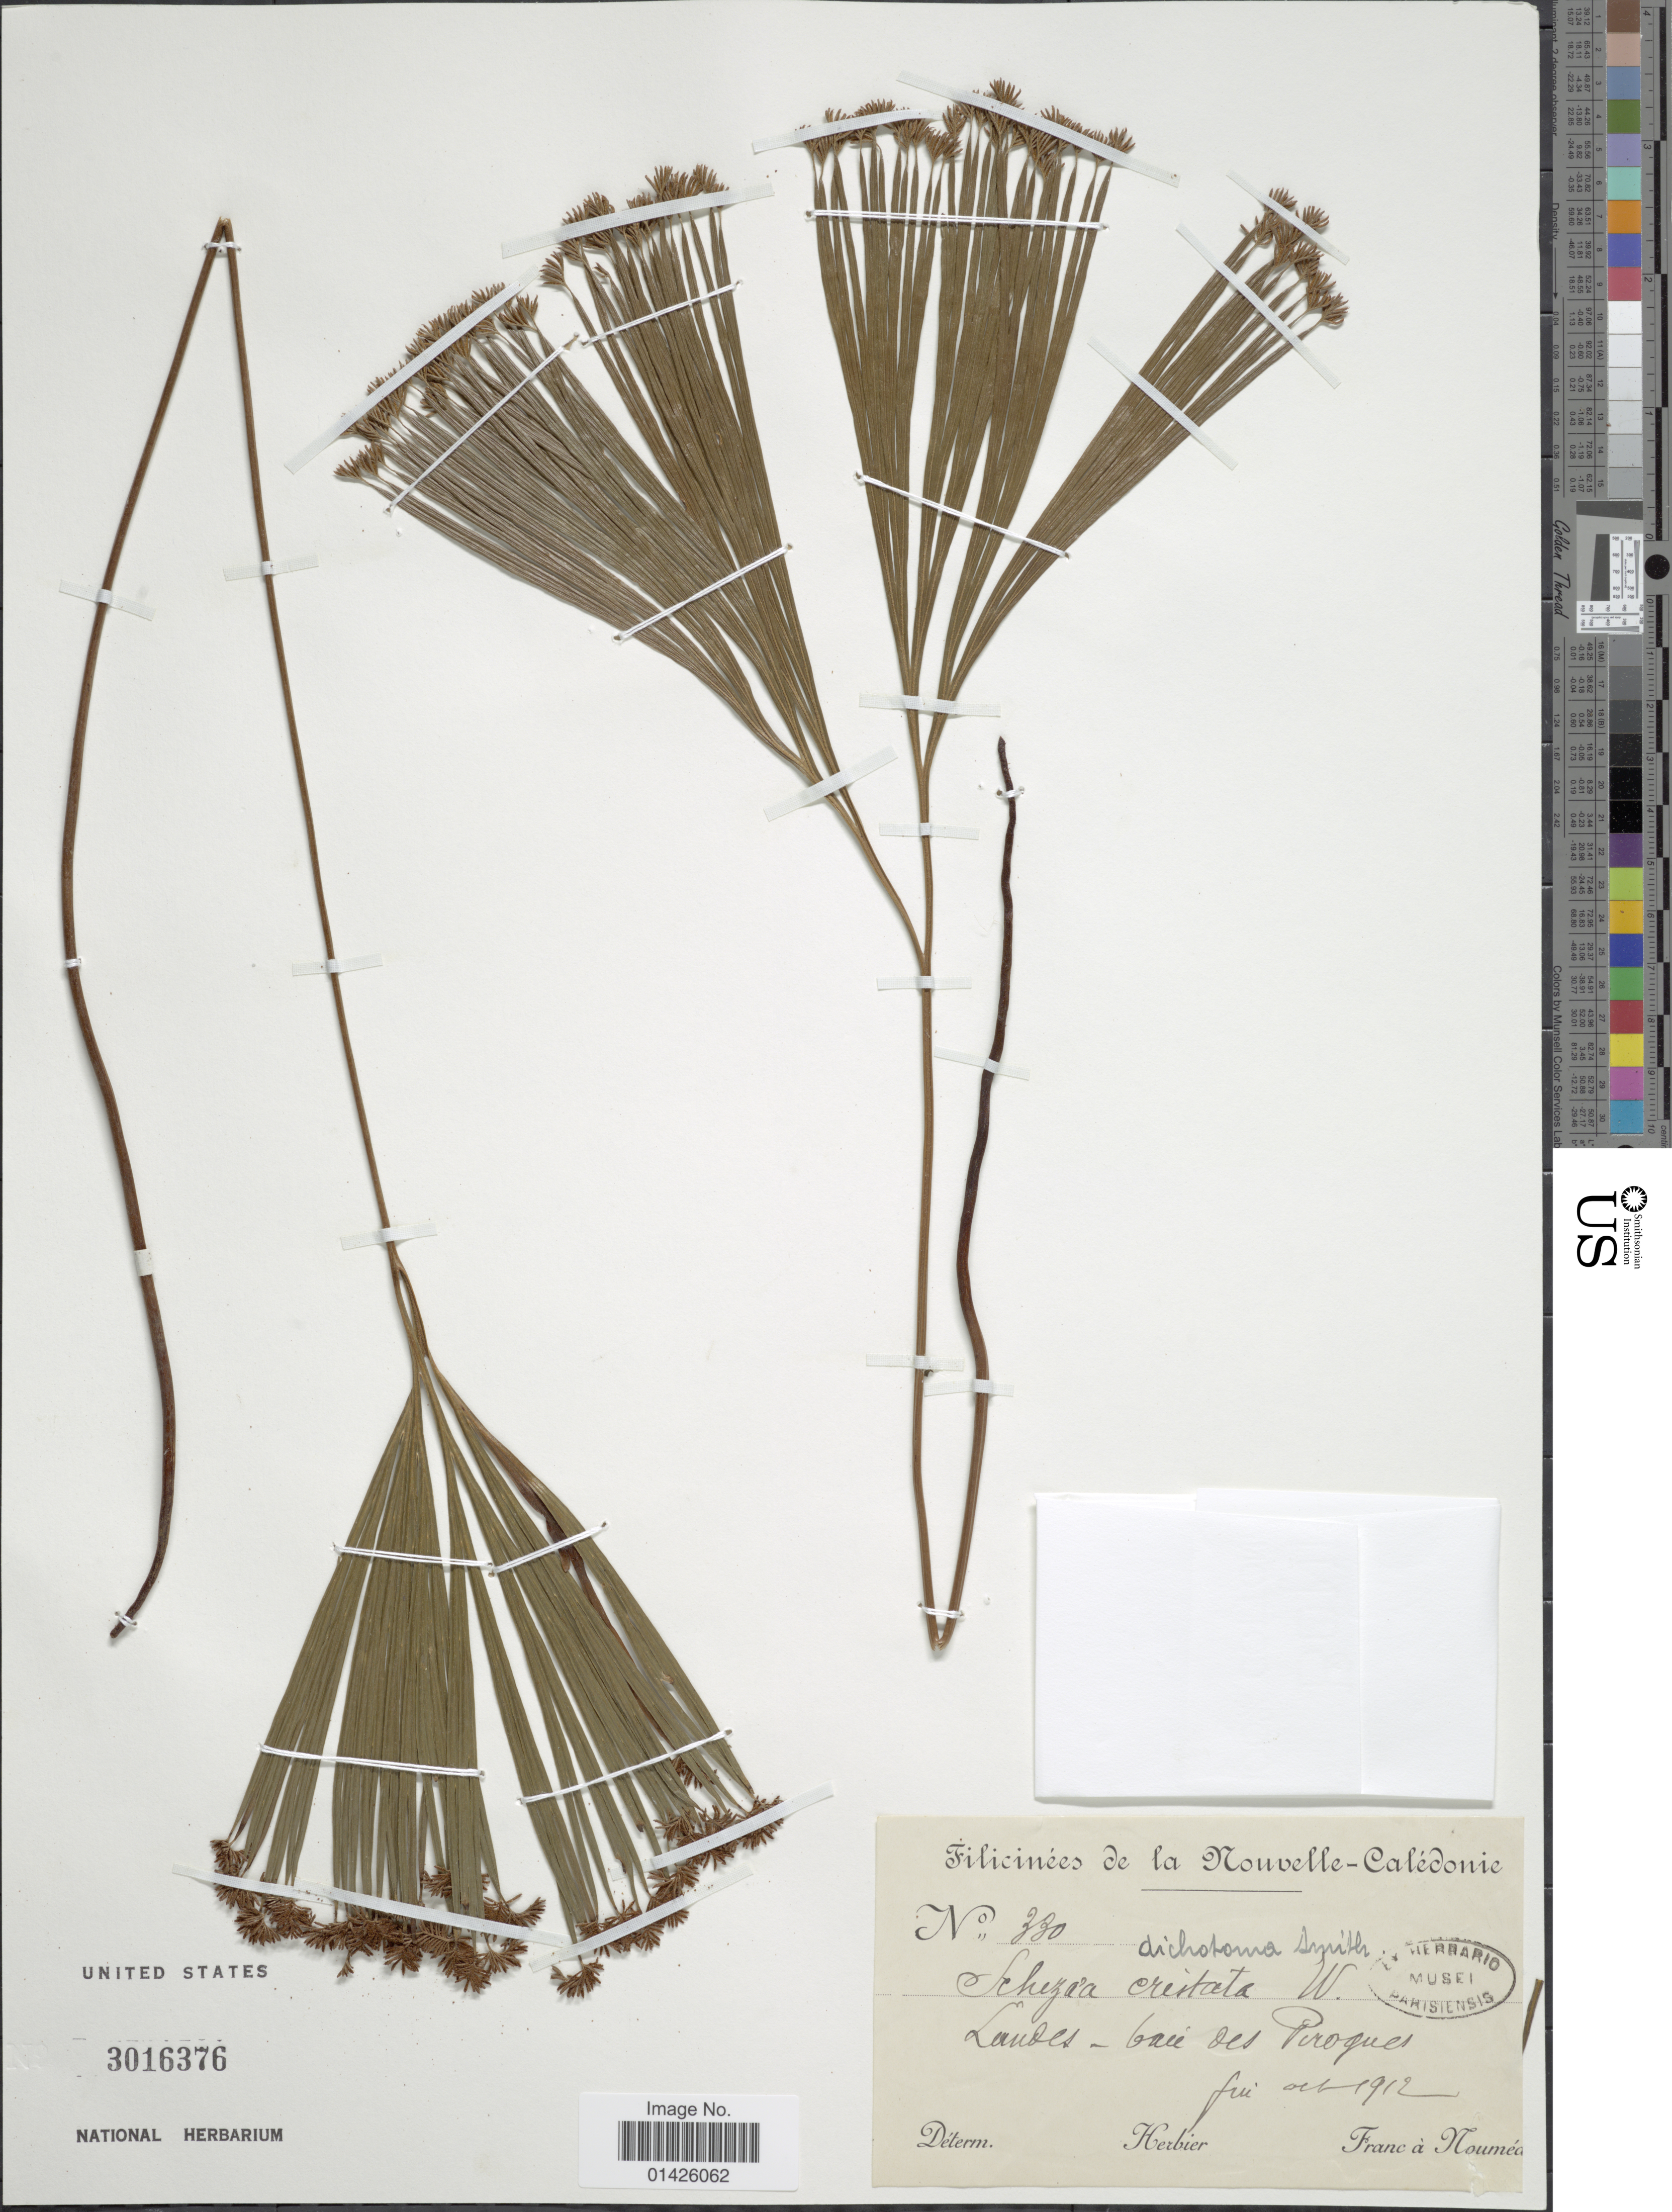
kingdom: Plantae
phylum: Tracheophyta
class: Polypodiopsida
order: Schizaeales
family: Schizaeaceae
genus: Schizaea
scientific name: Schizaea dichotoma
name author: (L.) J. Sm.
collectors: Franc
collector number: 330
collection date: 1912-10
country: New Caledonia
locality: Laudes - baie des Pirogues.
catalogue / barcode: US 3016376